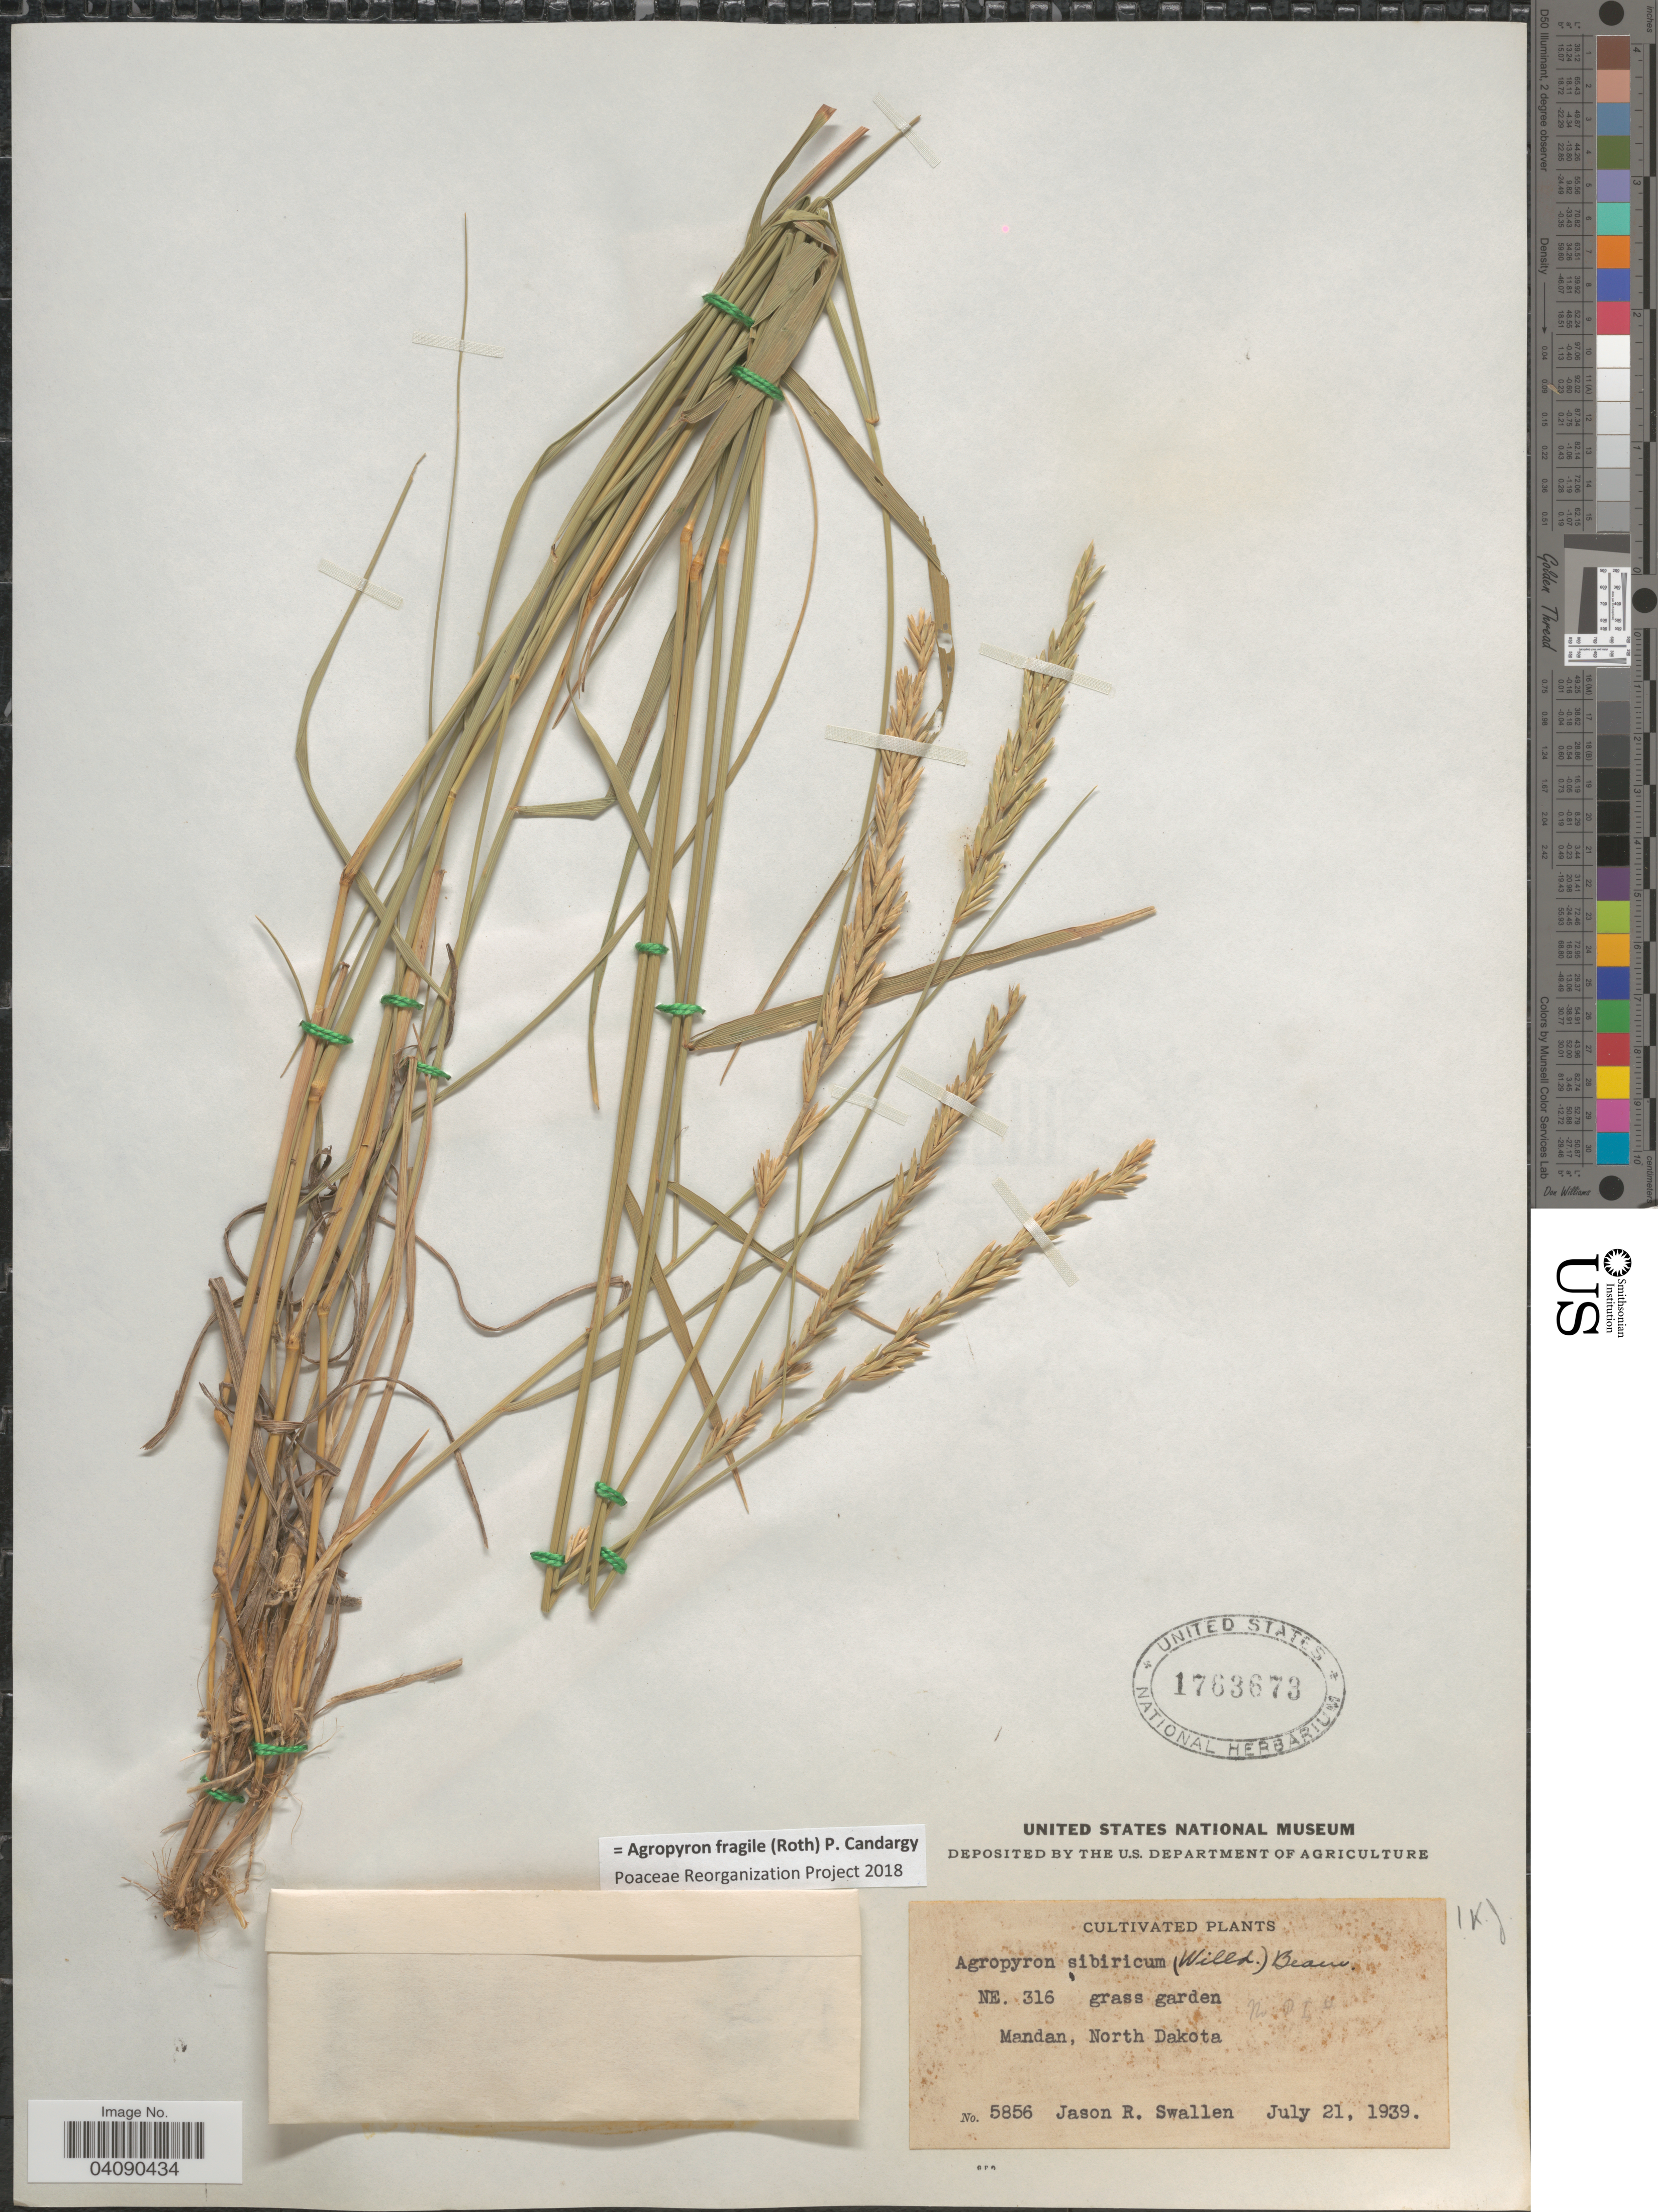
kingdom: Plantae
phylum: Tracheophyta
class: Liliopsida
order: Poales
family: Poaceae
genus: Agropyron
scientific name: Agropyron fragile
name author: (Roth) Candargy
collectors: J. R. Swallen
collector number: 5856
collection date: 1939-07-21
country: United States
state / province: North Dakota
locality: NE. 316 grass garden. Mandan.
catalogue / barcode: US 1763673